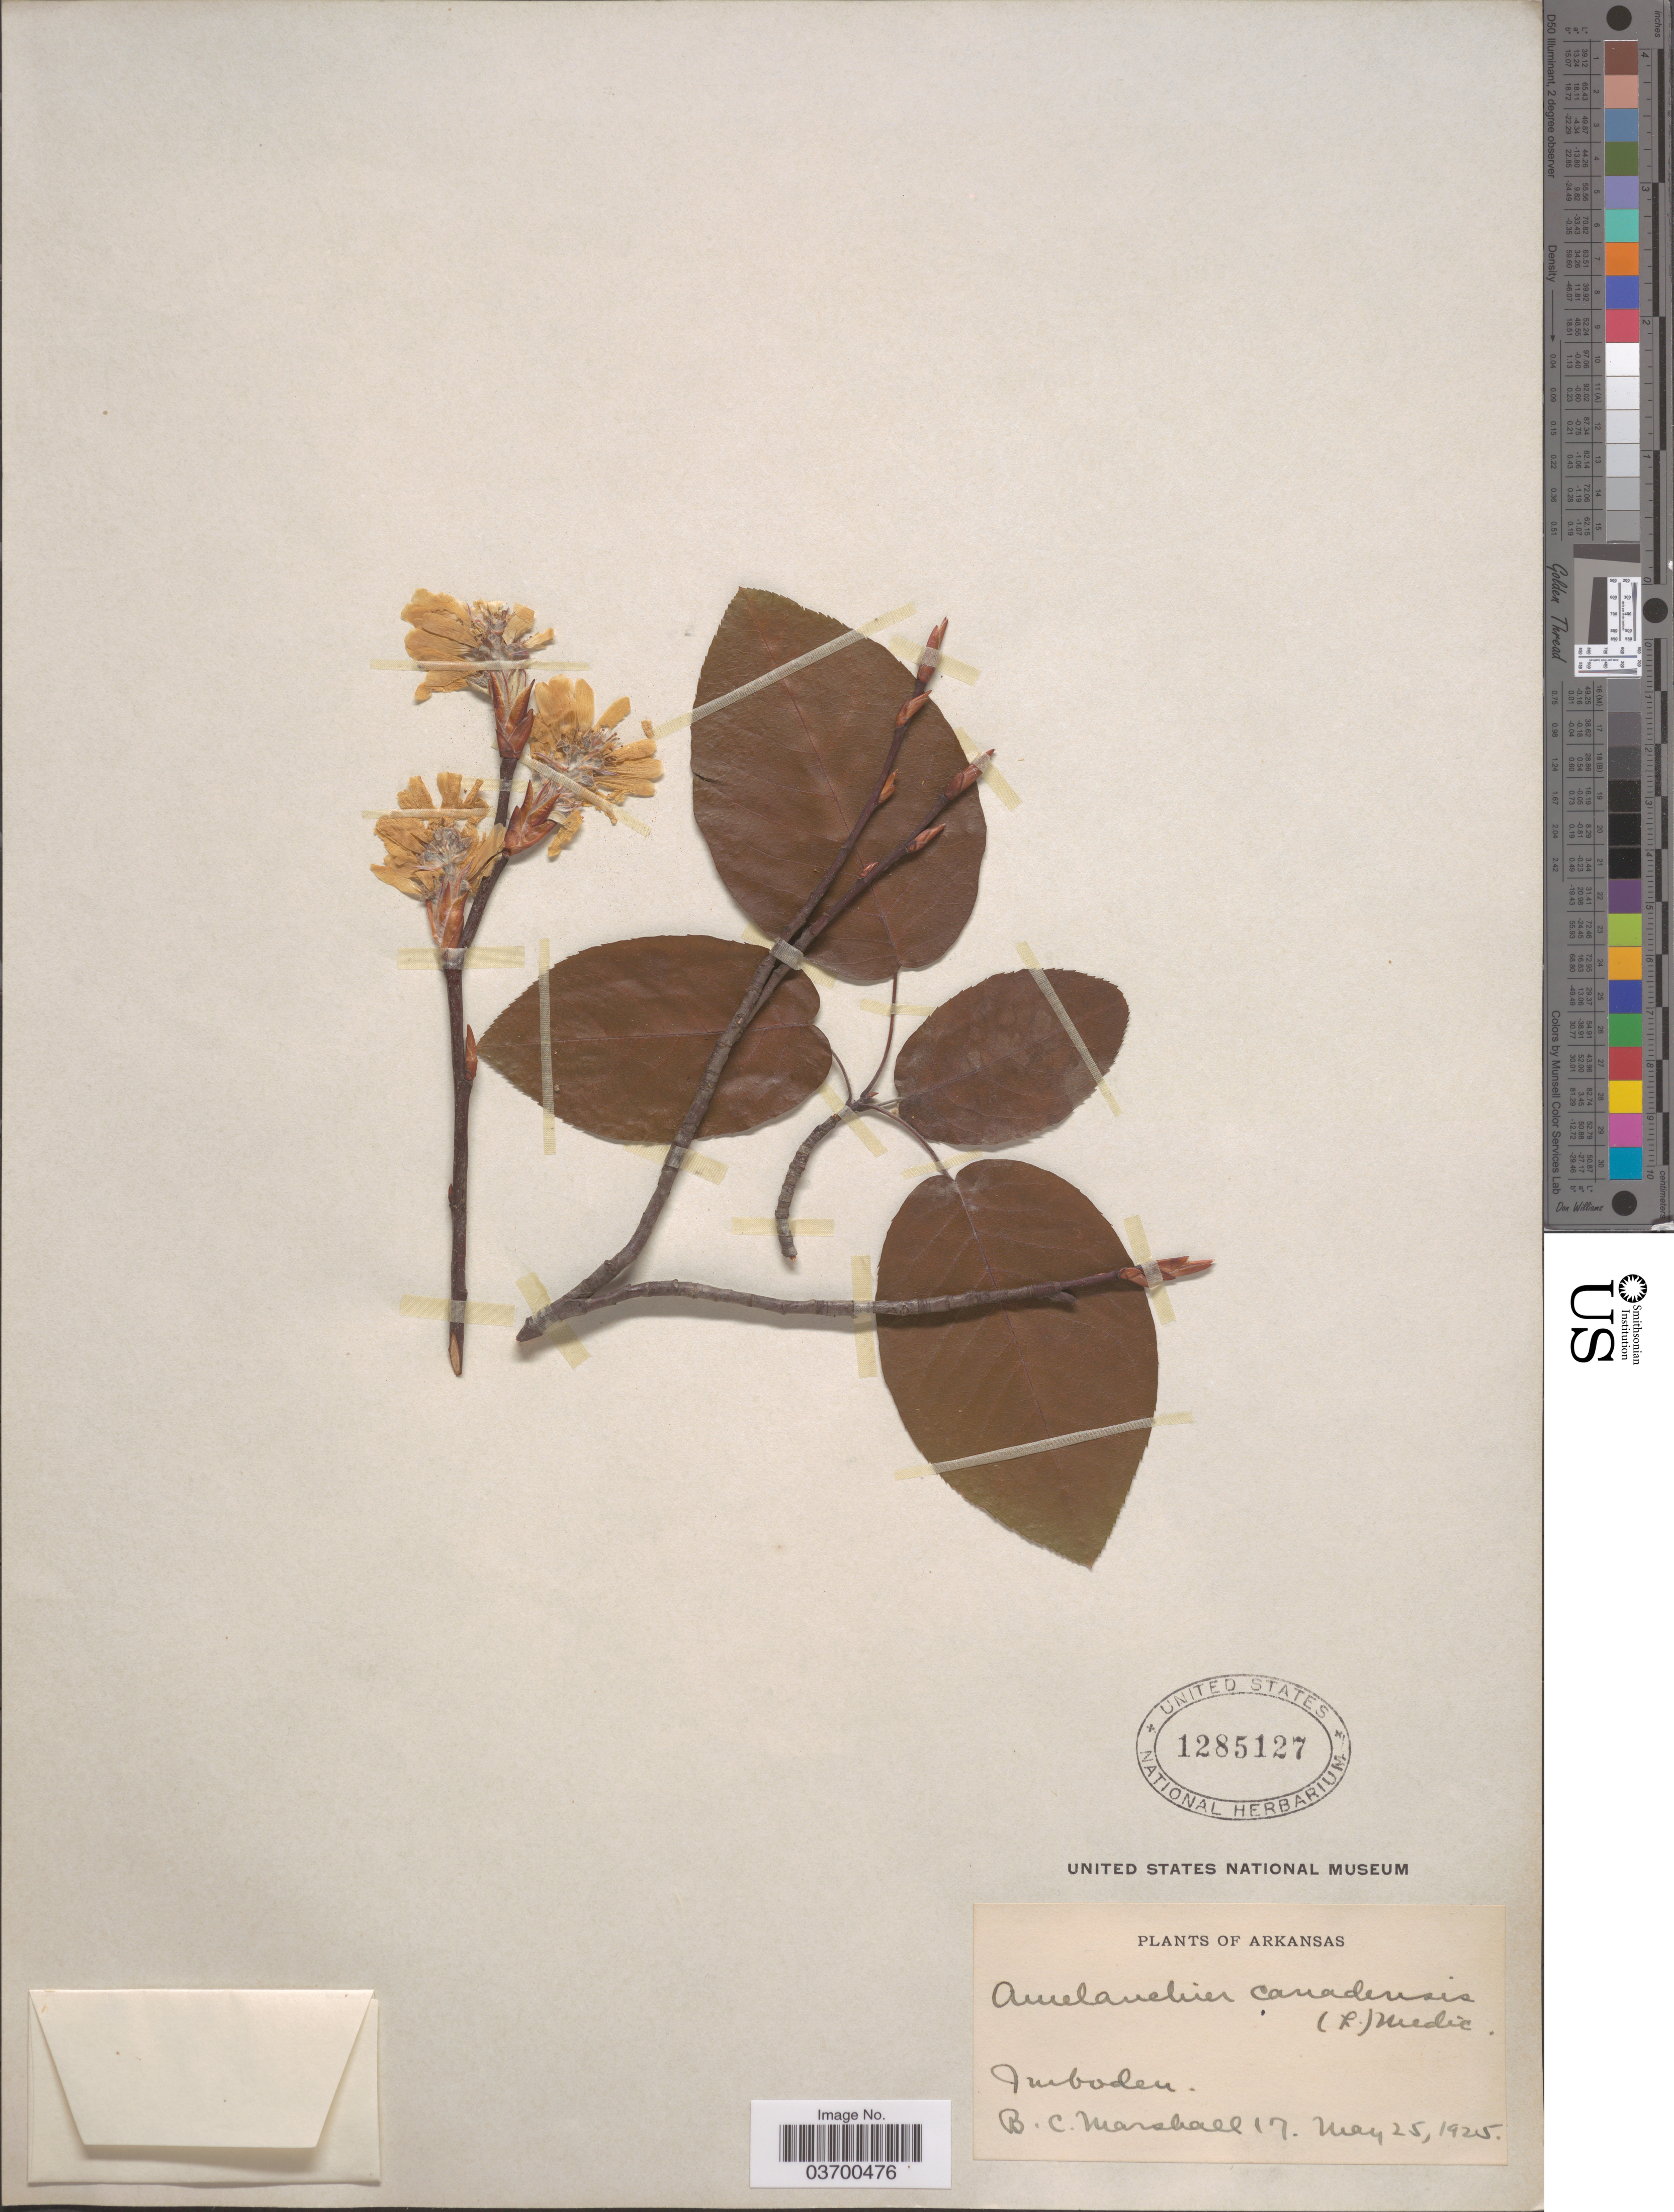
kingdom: Plantae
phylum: Tracheophyta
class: Magnoliopsida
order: Rosales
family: Rosaceae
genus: Amelanchier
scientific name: Amelanchier canadensis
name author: (L.) Medic.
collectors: B. C. Marshall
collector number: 17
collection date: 1925-05-25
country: United States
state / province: Arkansas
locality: Imboden.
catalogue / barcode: US 1285127